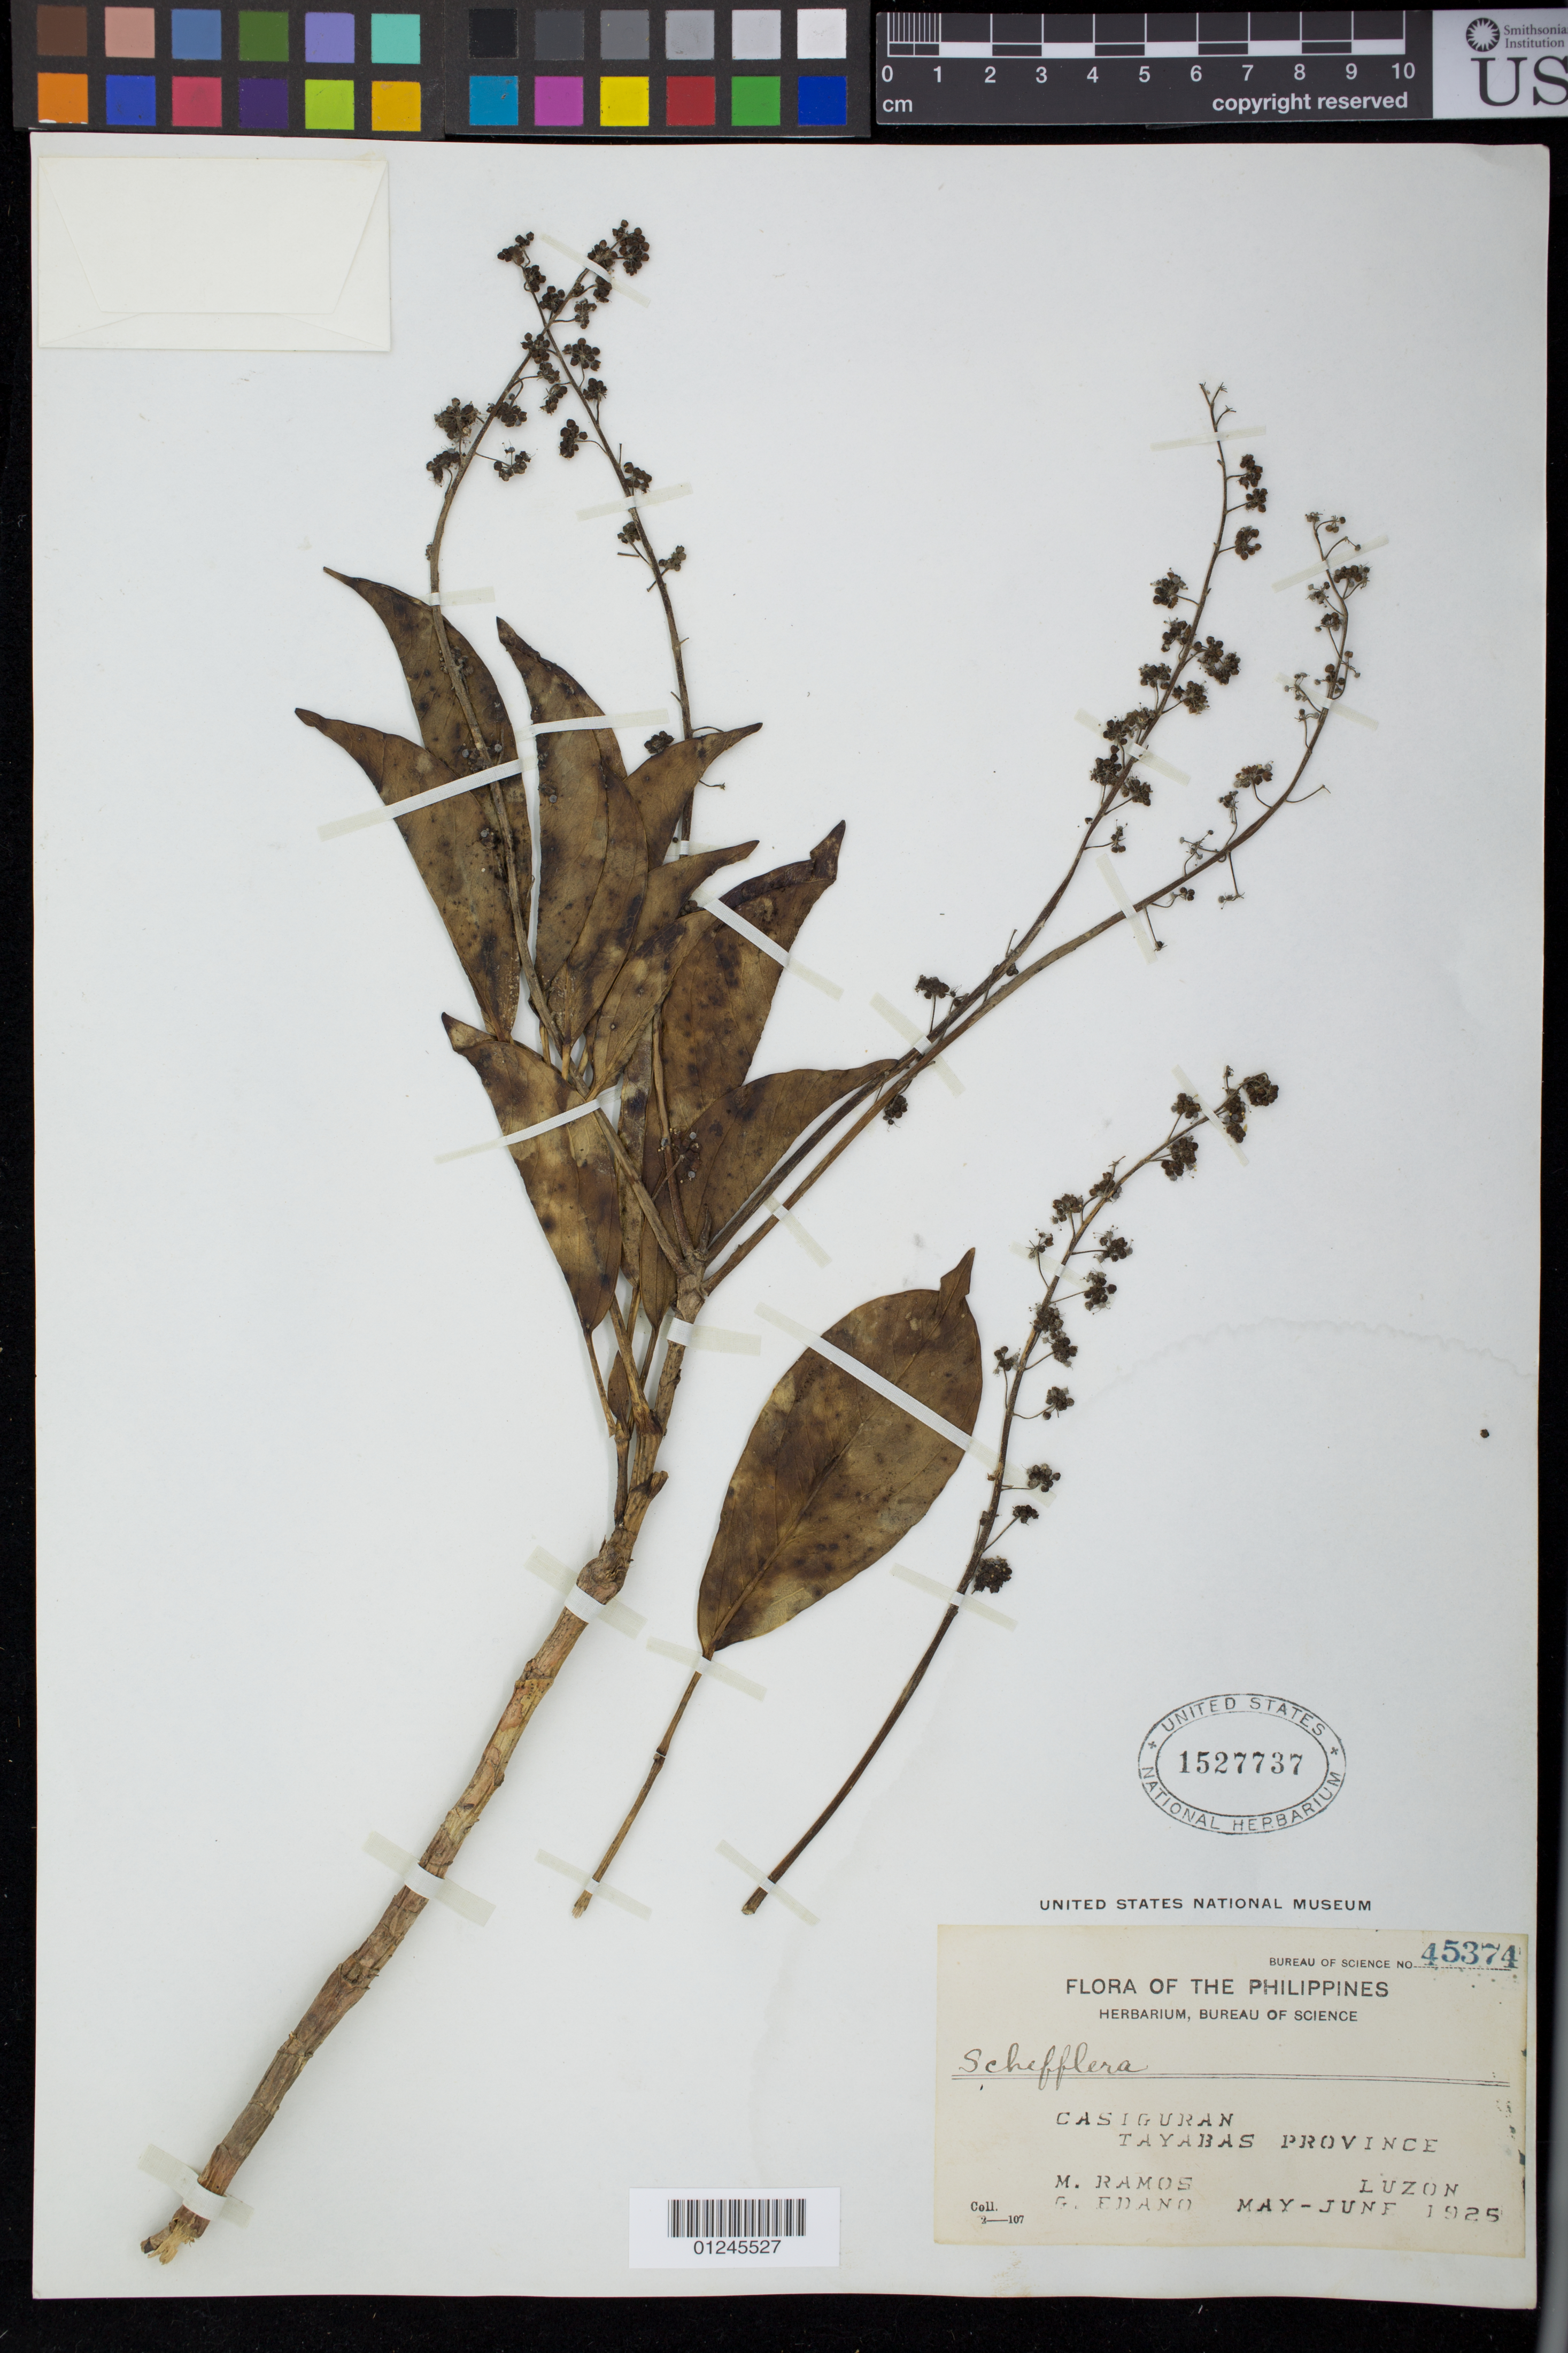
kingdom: Plantae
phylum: Tracheophyta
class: Magnoliopsida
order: Apiales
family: Araliaceae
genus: Schefflera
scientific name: Schefflera sp.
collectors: M. Ramos & G. Edaño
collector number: Bur. Sci. 45374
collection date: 1925-05/1925-06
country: Philippines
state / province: Calabarzon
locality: Casiguran, Tayabas Province, Luzon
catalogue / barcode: US 1527737